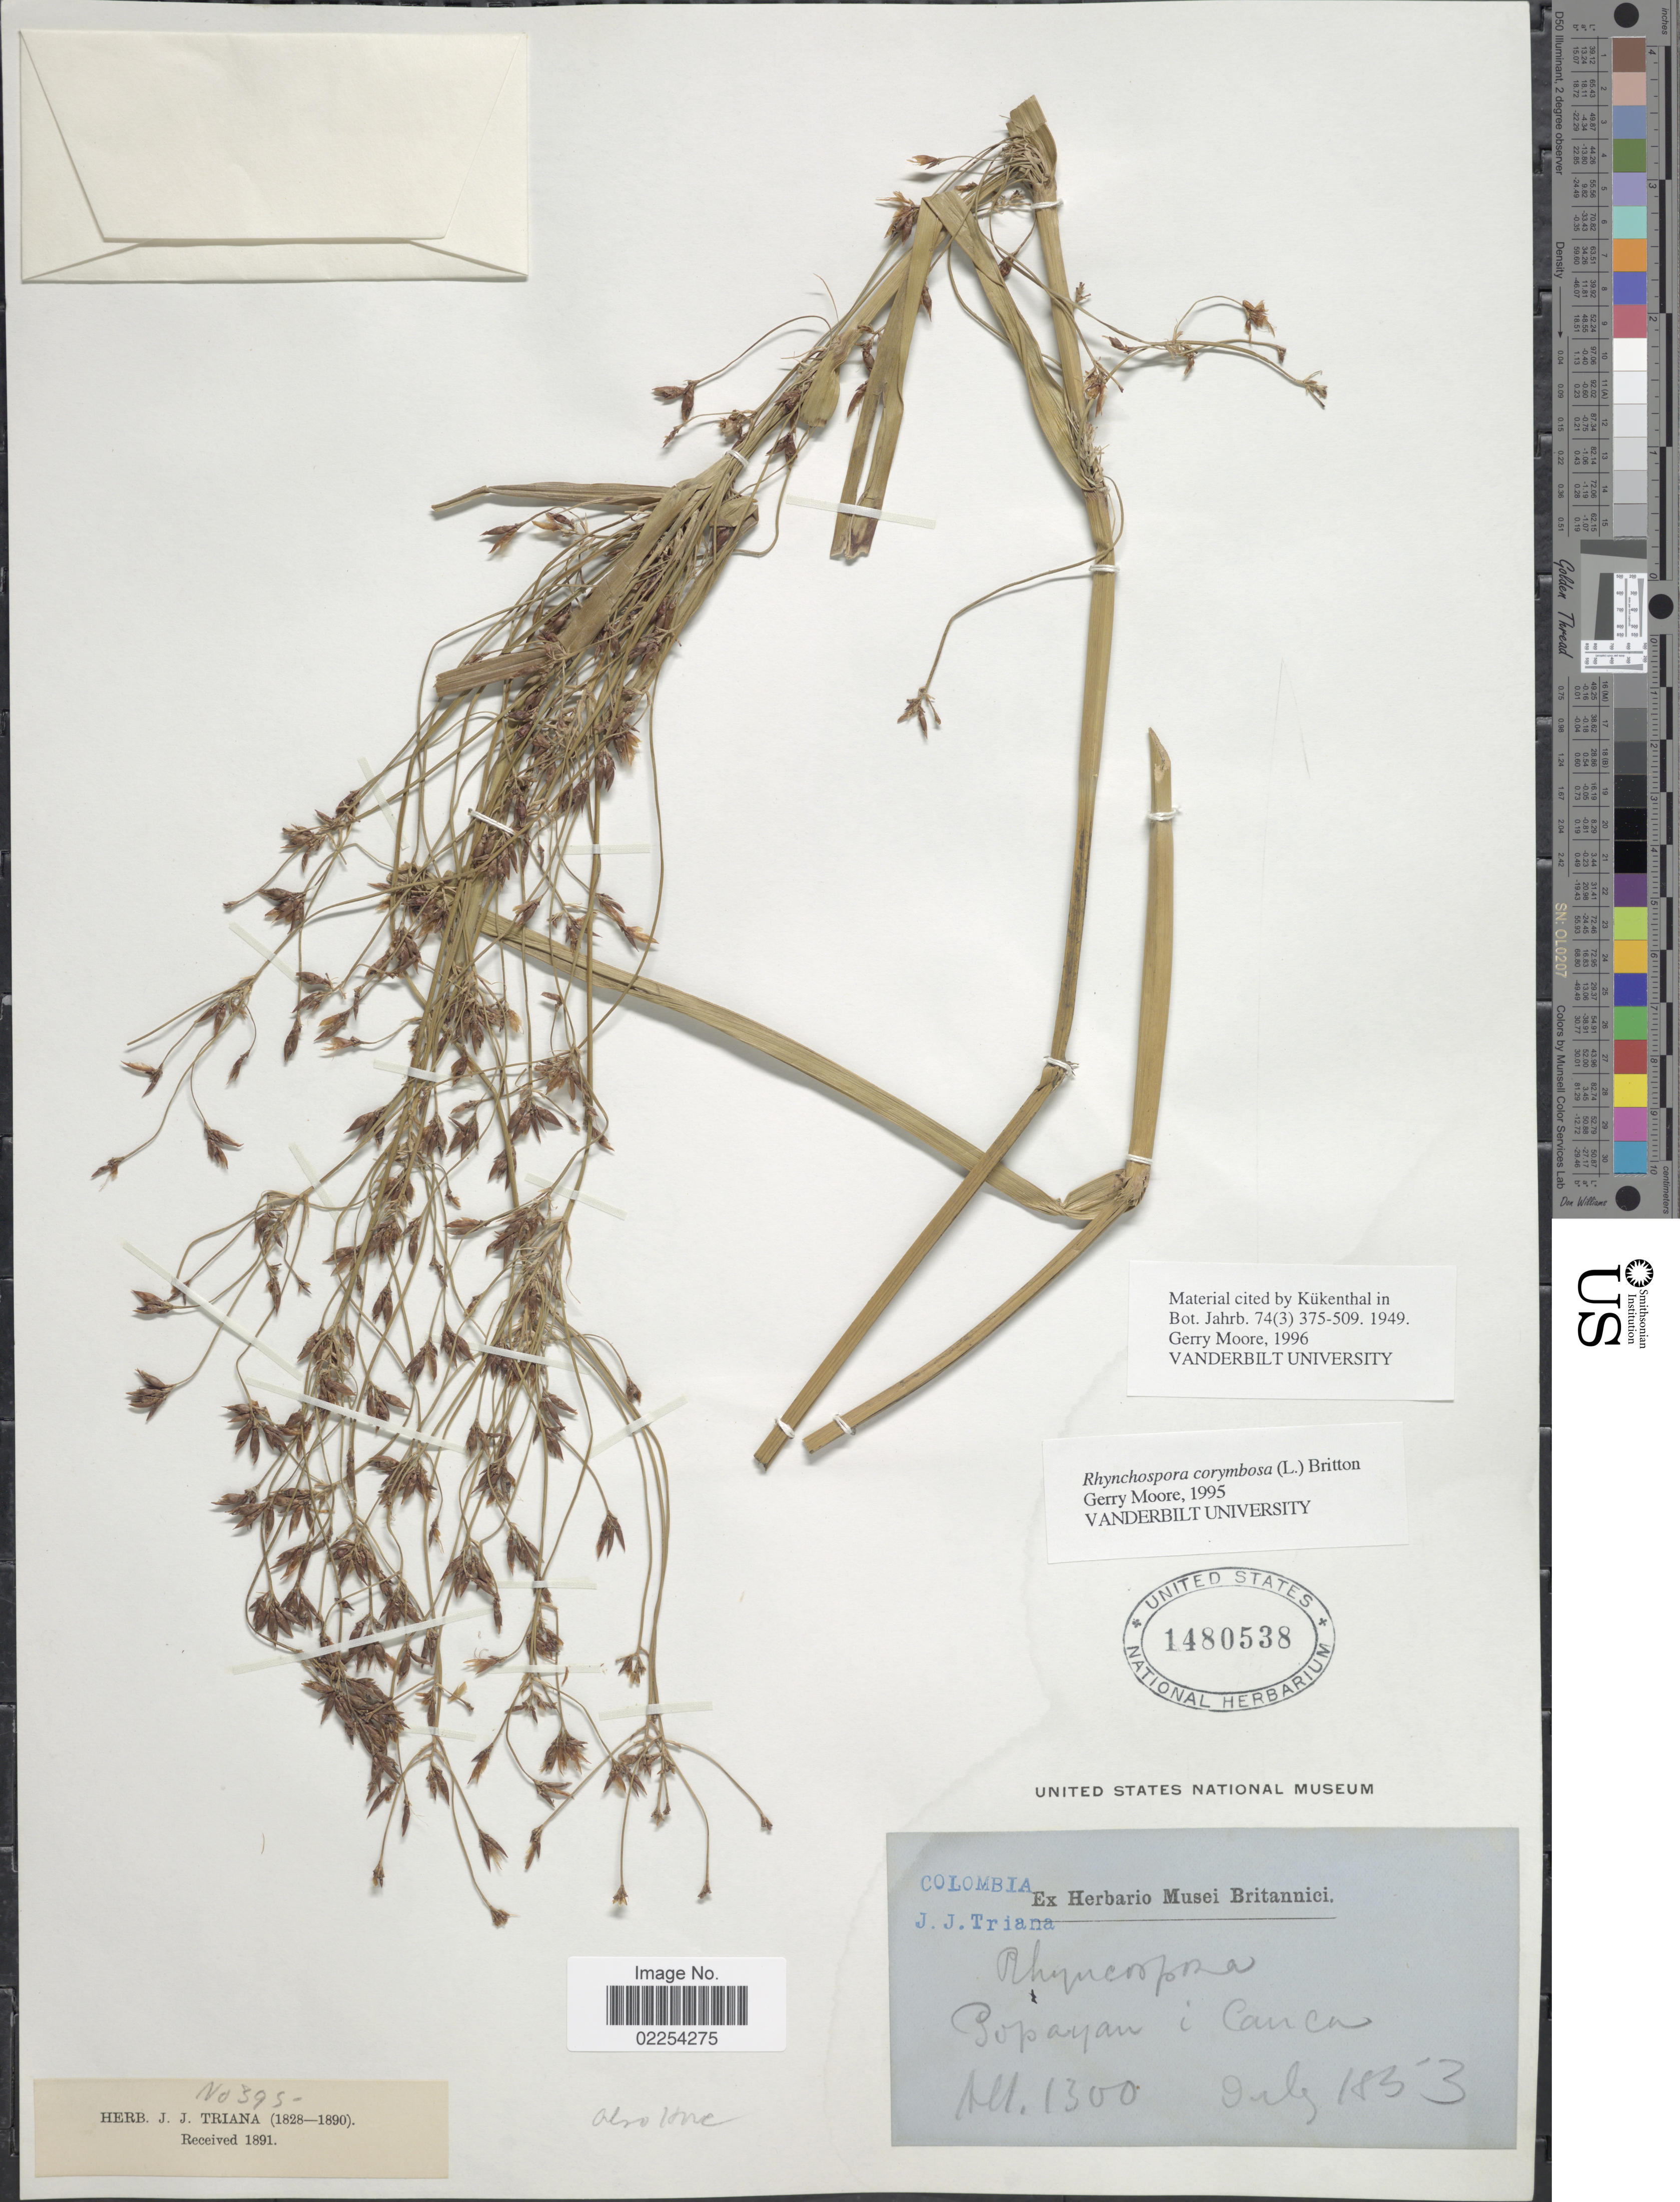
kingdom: Plantae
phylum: Tracheophyta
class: Liliopsida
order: Poales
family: Cyperaceae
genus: Rhynchospora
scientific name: Rhynchospora corymbosa var. asperula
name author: (Nees) Kük.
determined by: Weber, P., (ICN), Universidade Federal do Rio Grande do Sul (BRAZIL)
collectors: J. J. Triana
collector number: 595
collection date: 1853-07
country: Colombia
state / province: Cauca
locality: Popayan i Cauca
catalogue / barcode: US 1480538